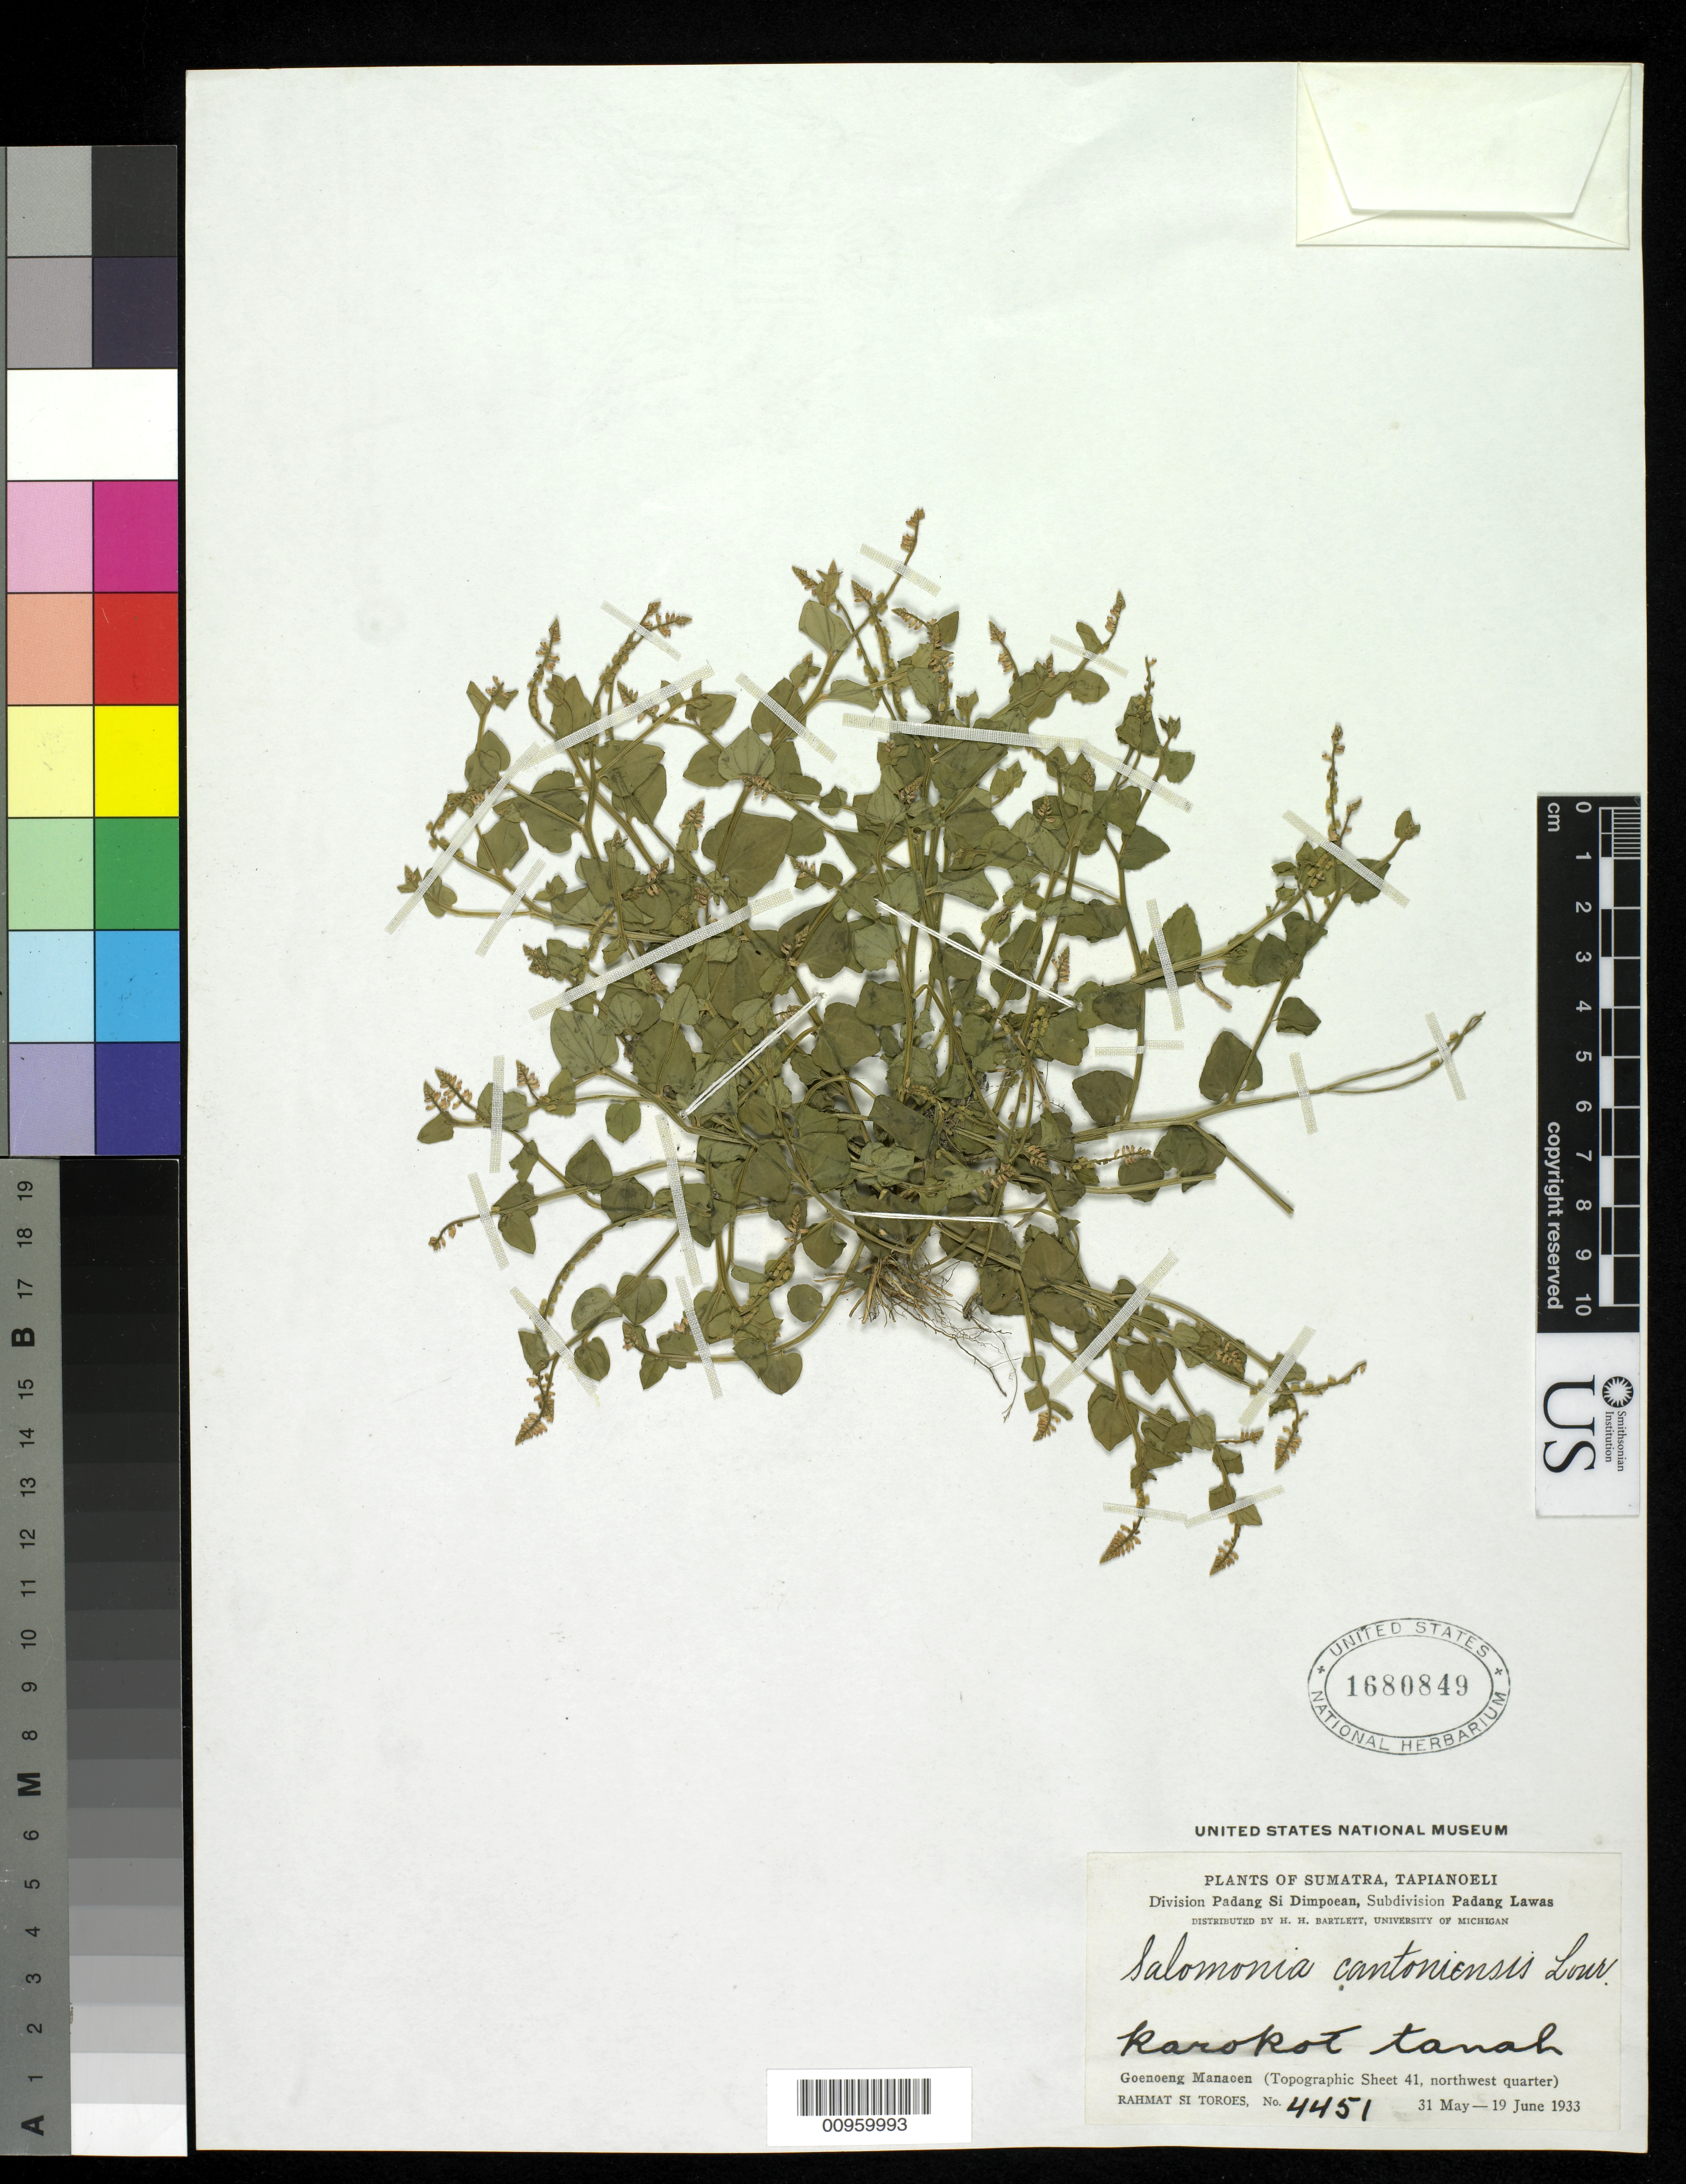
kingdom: Plantae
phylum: Tracheophyta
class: Magnoliopsida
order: Fabales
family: Polygalaceae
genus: Salomonia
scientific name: Salomonia cantoniensis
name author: Lour.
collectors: Rahmat Si Boeea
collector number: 4451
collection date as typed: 31 May 1933 to 19 Jun 1933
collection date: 1933-05-31/1933-06-19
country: Indonesia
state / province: Sumatra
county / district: North Sumatra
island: Sumatra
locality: Goenoeng Manacen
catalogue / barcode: US 1680849